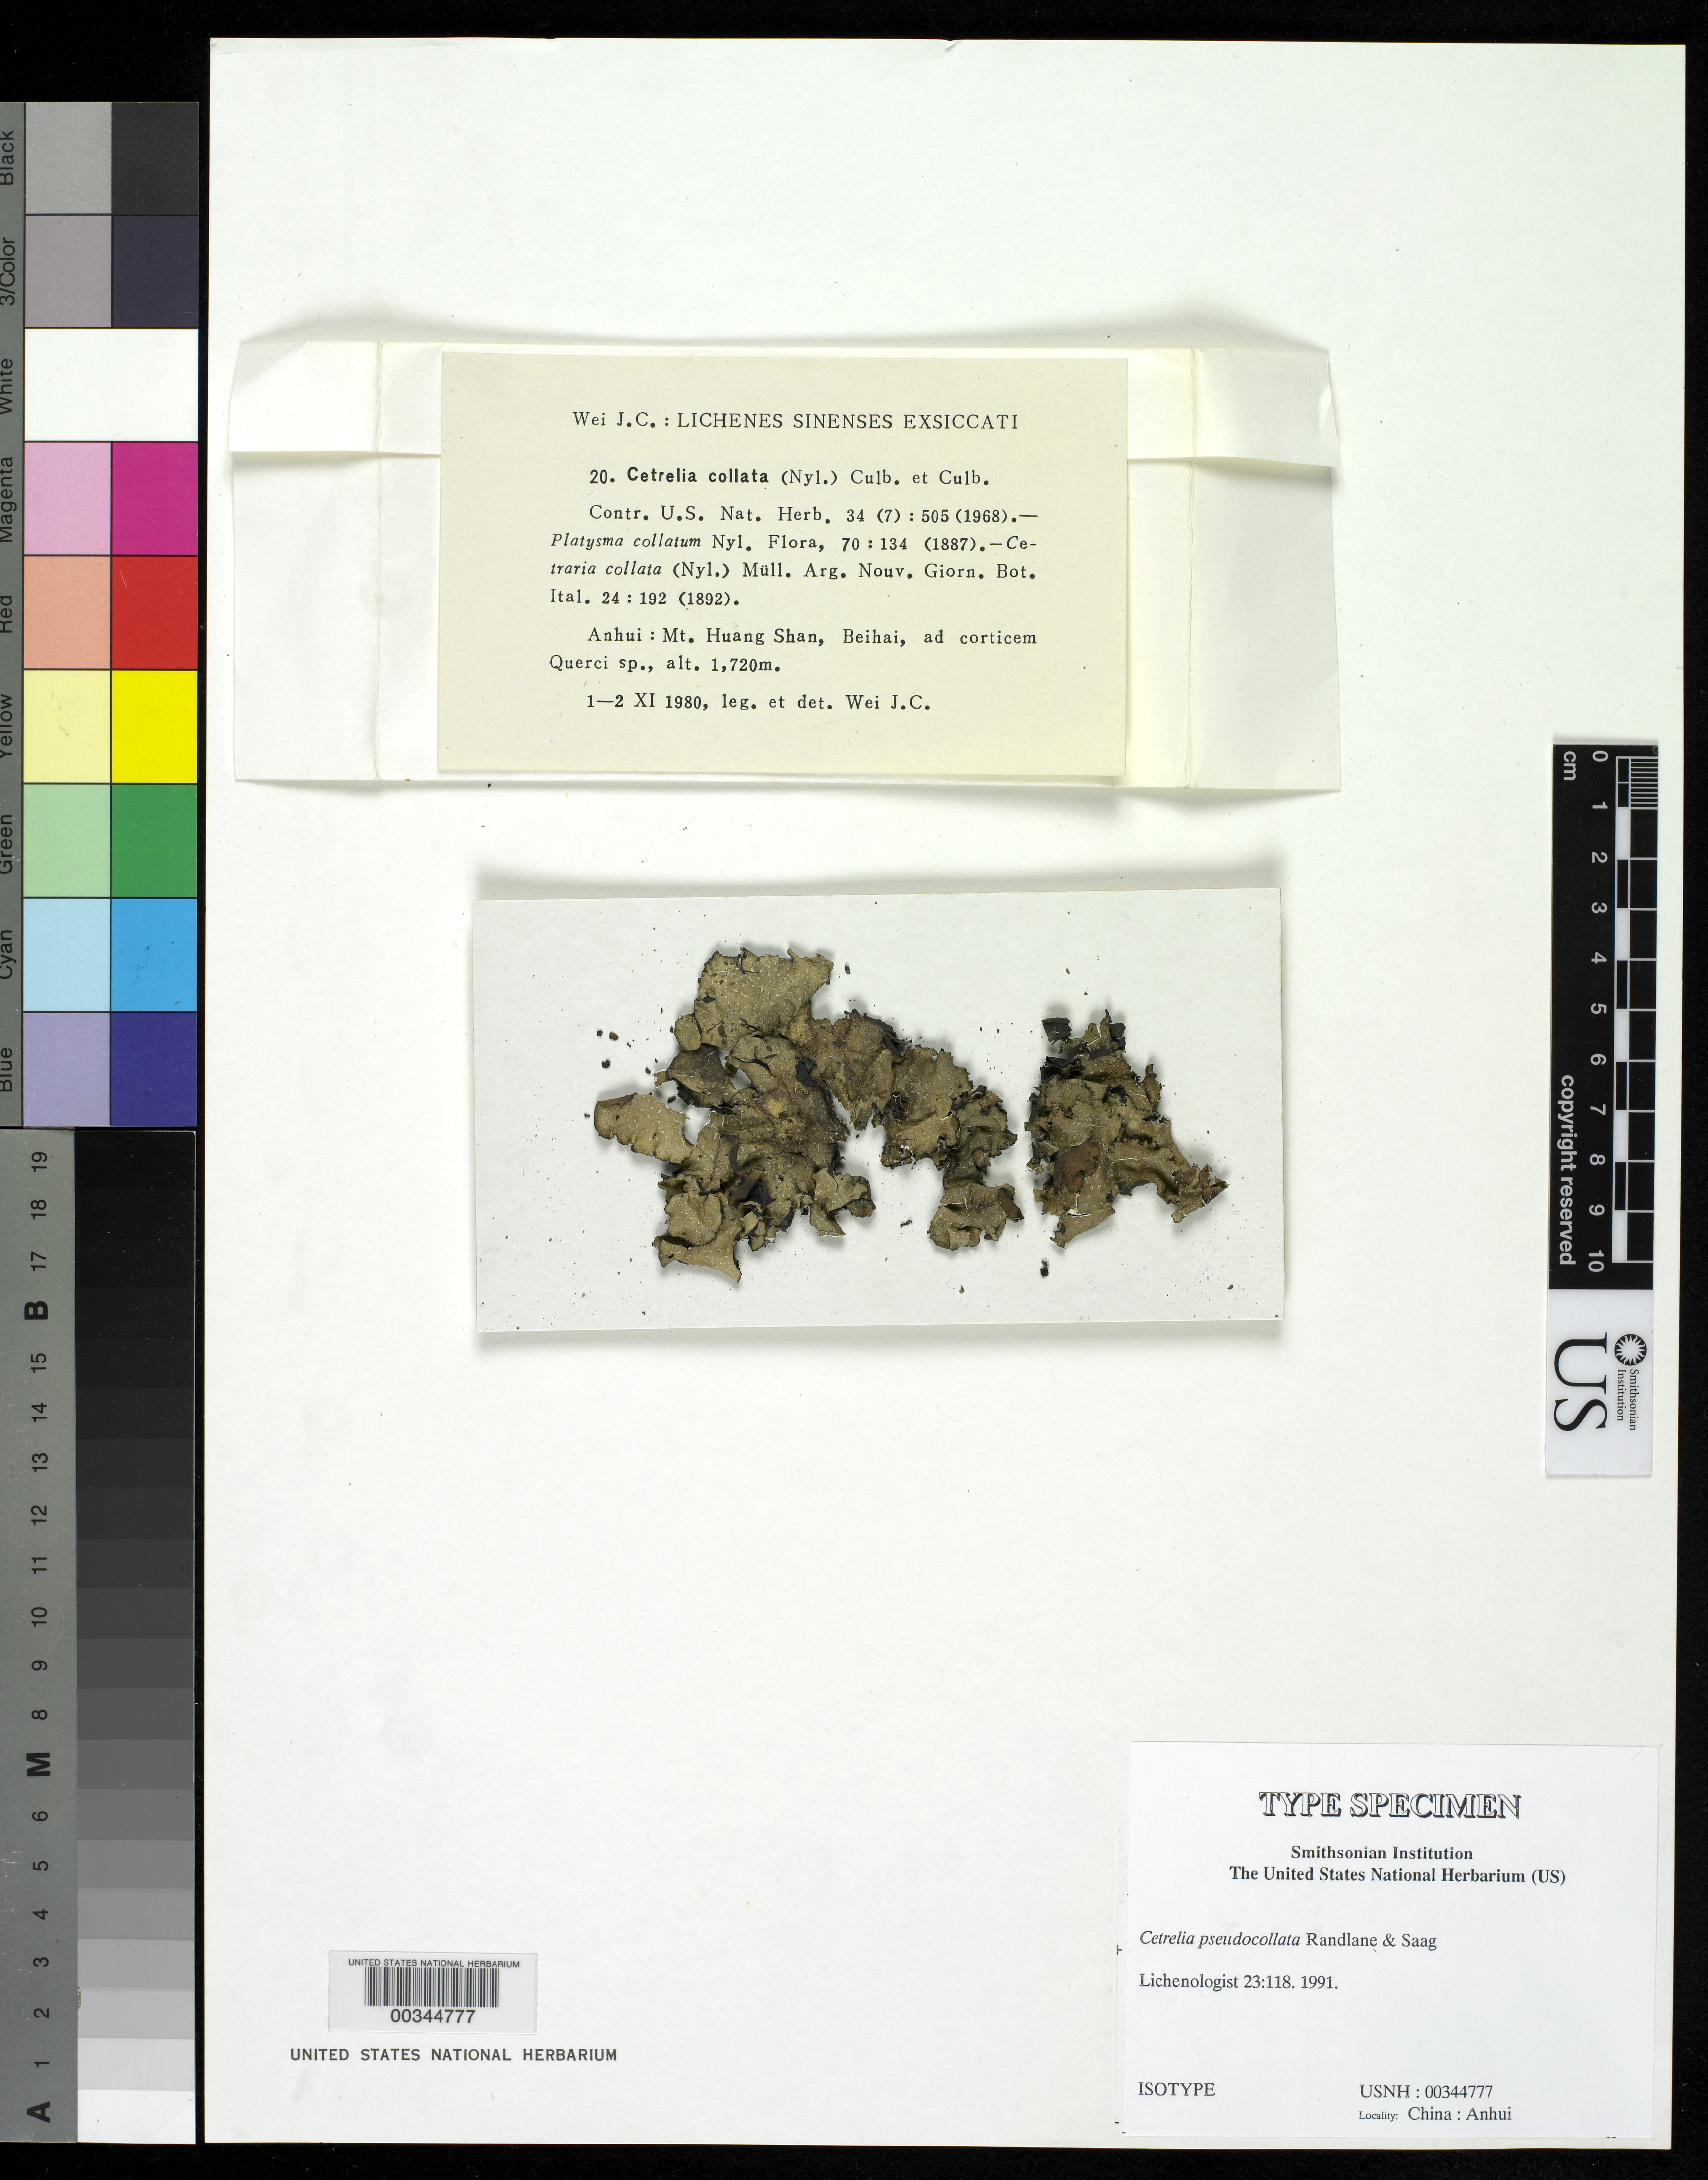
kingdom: Fungi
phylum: Ascomycota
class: Lecanoromycetes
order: Lecanorales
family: Parmeliaceae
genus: Cetrelia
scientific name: Cetrelia pseudocollata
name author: Randlane & Saag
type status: Isotype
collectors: J. Wei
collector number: Lich. Sinensis Exc. No. 20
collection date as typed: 01 Nov 1980 to 02 Nov 1980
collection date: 1980-11-01/1980-11-02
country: China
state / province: Anhui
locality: Mountain range Huang Shan, Beihai.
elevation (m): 1720